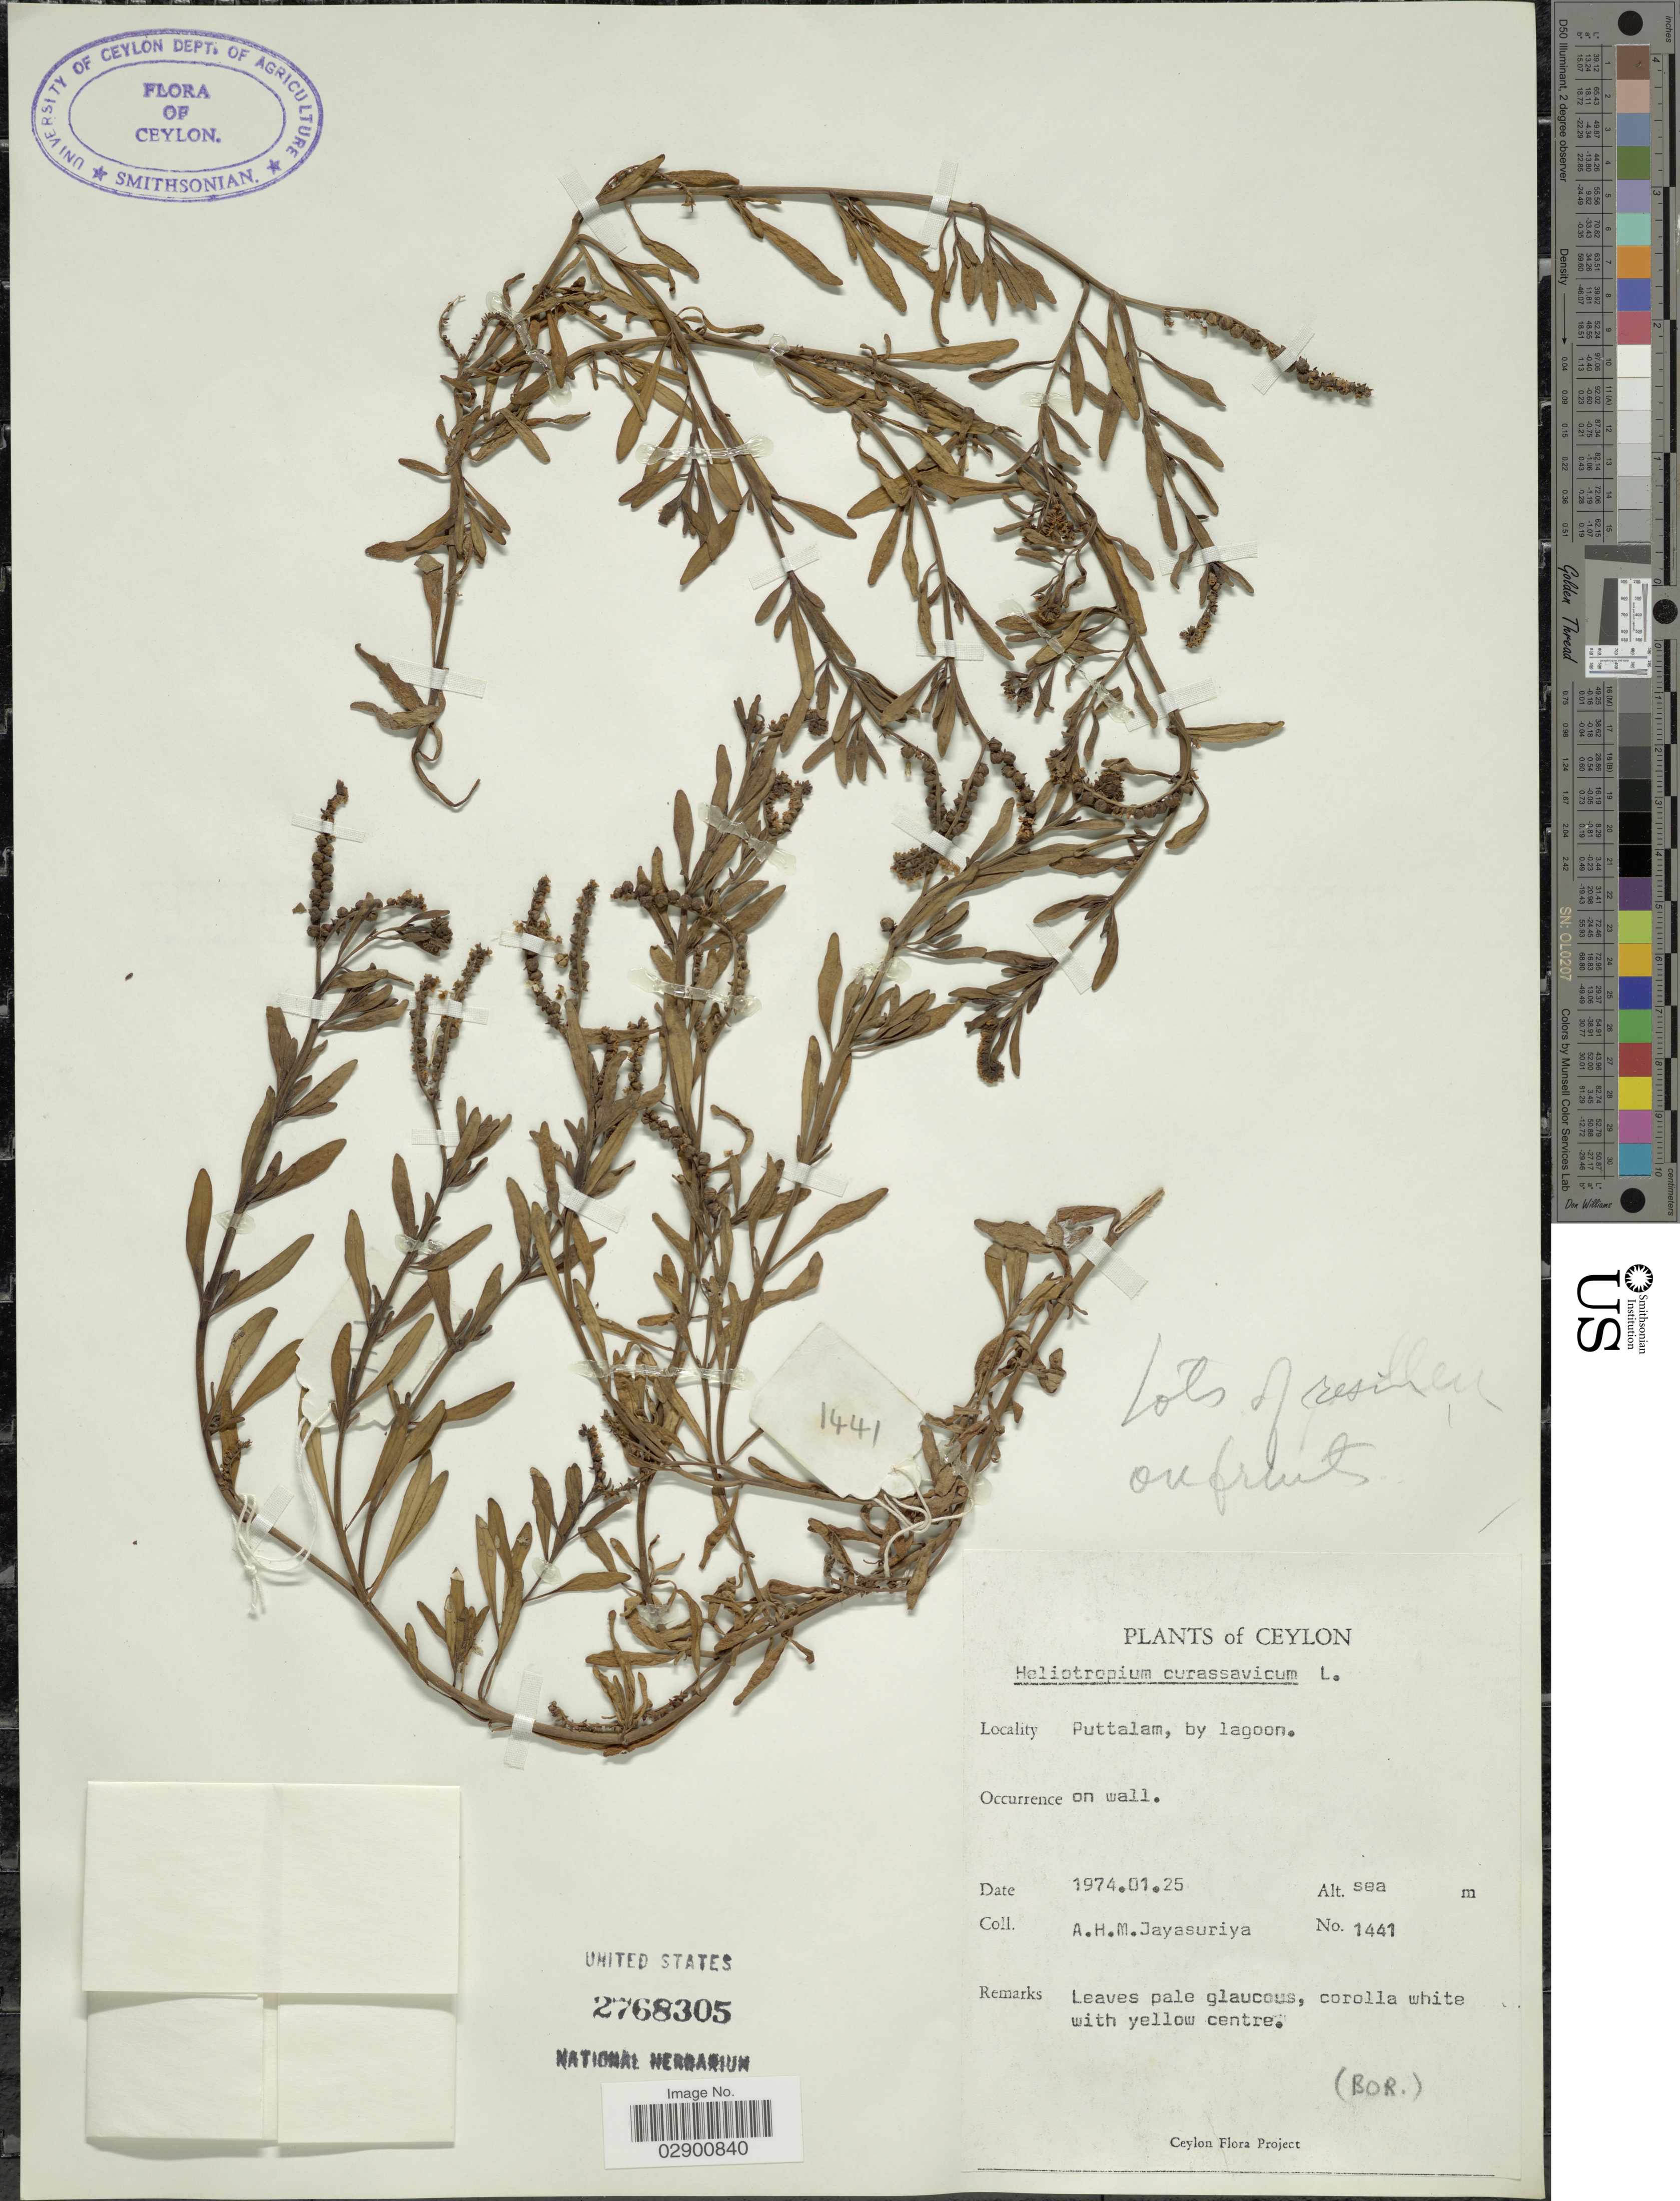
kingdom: Plantae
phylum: Tracheophyta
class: Magnoliopsida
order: Boraginales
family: Heliotropiaceae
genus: Heliotropium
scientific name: Heliotropium curassavicum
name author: L.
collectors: A. H. Jayasuriya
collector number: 1441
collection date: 1974-01-25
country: Sri Lanka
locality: Ceylon. Puttalam, by lagoon.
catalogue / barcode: US 2768305